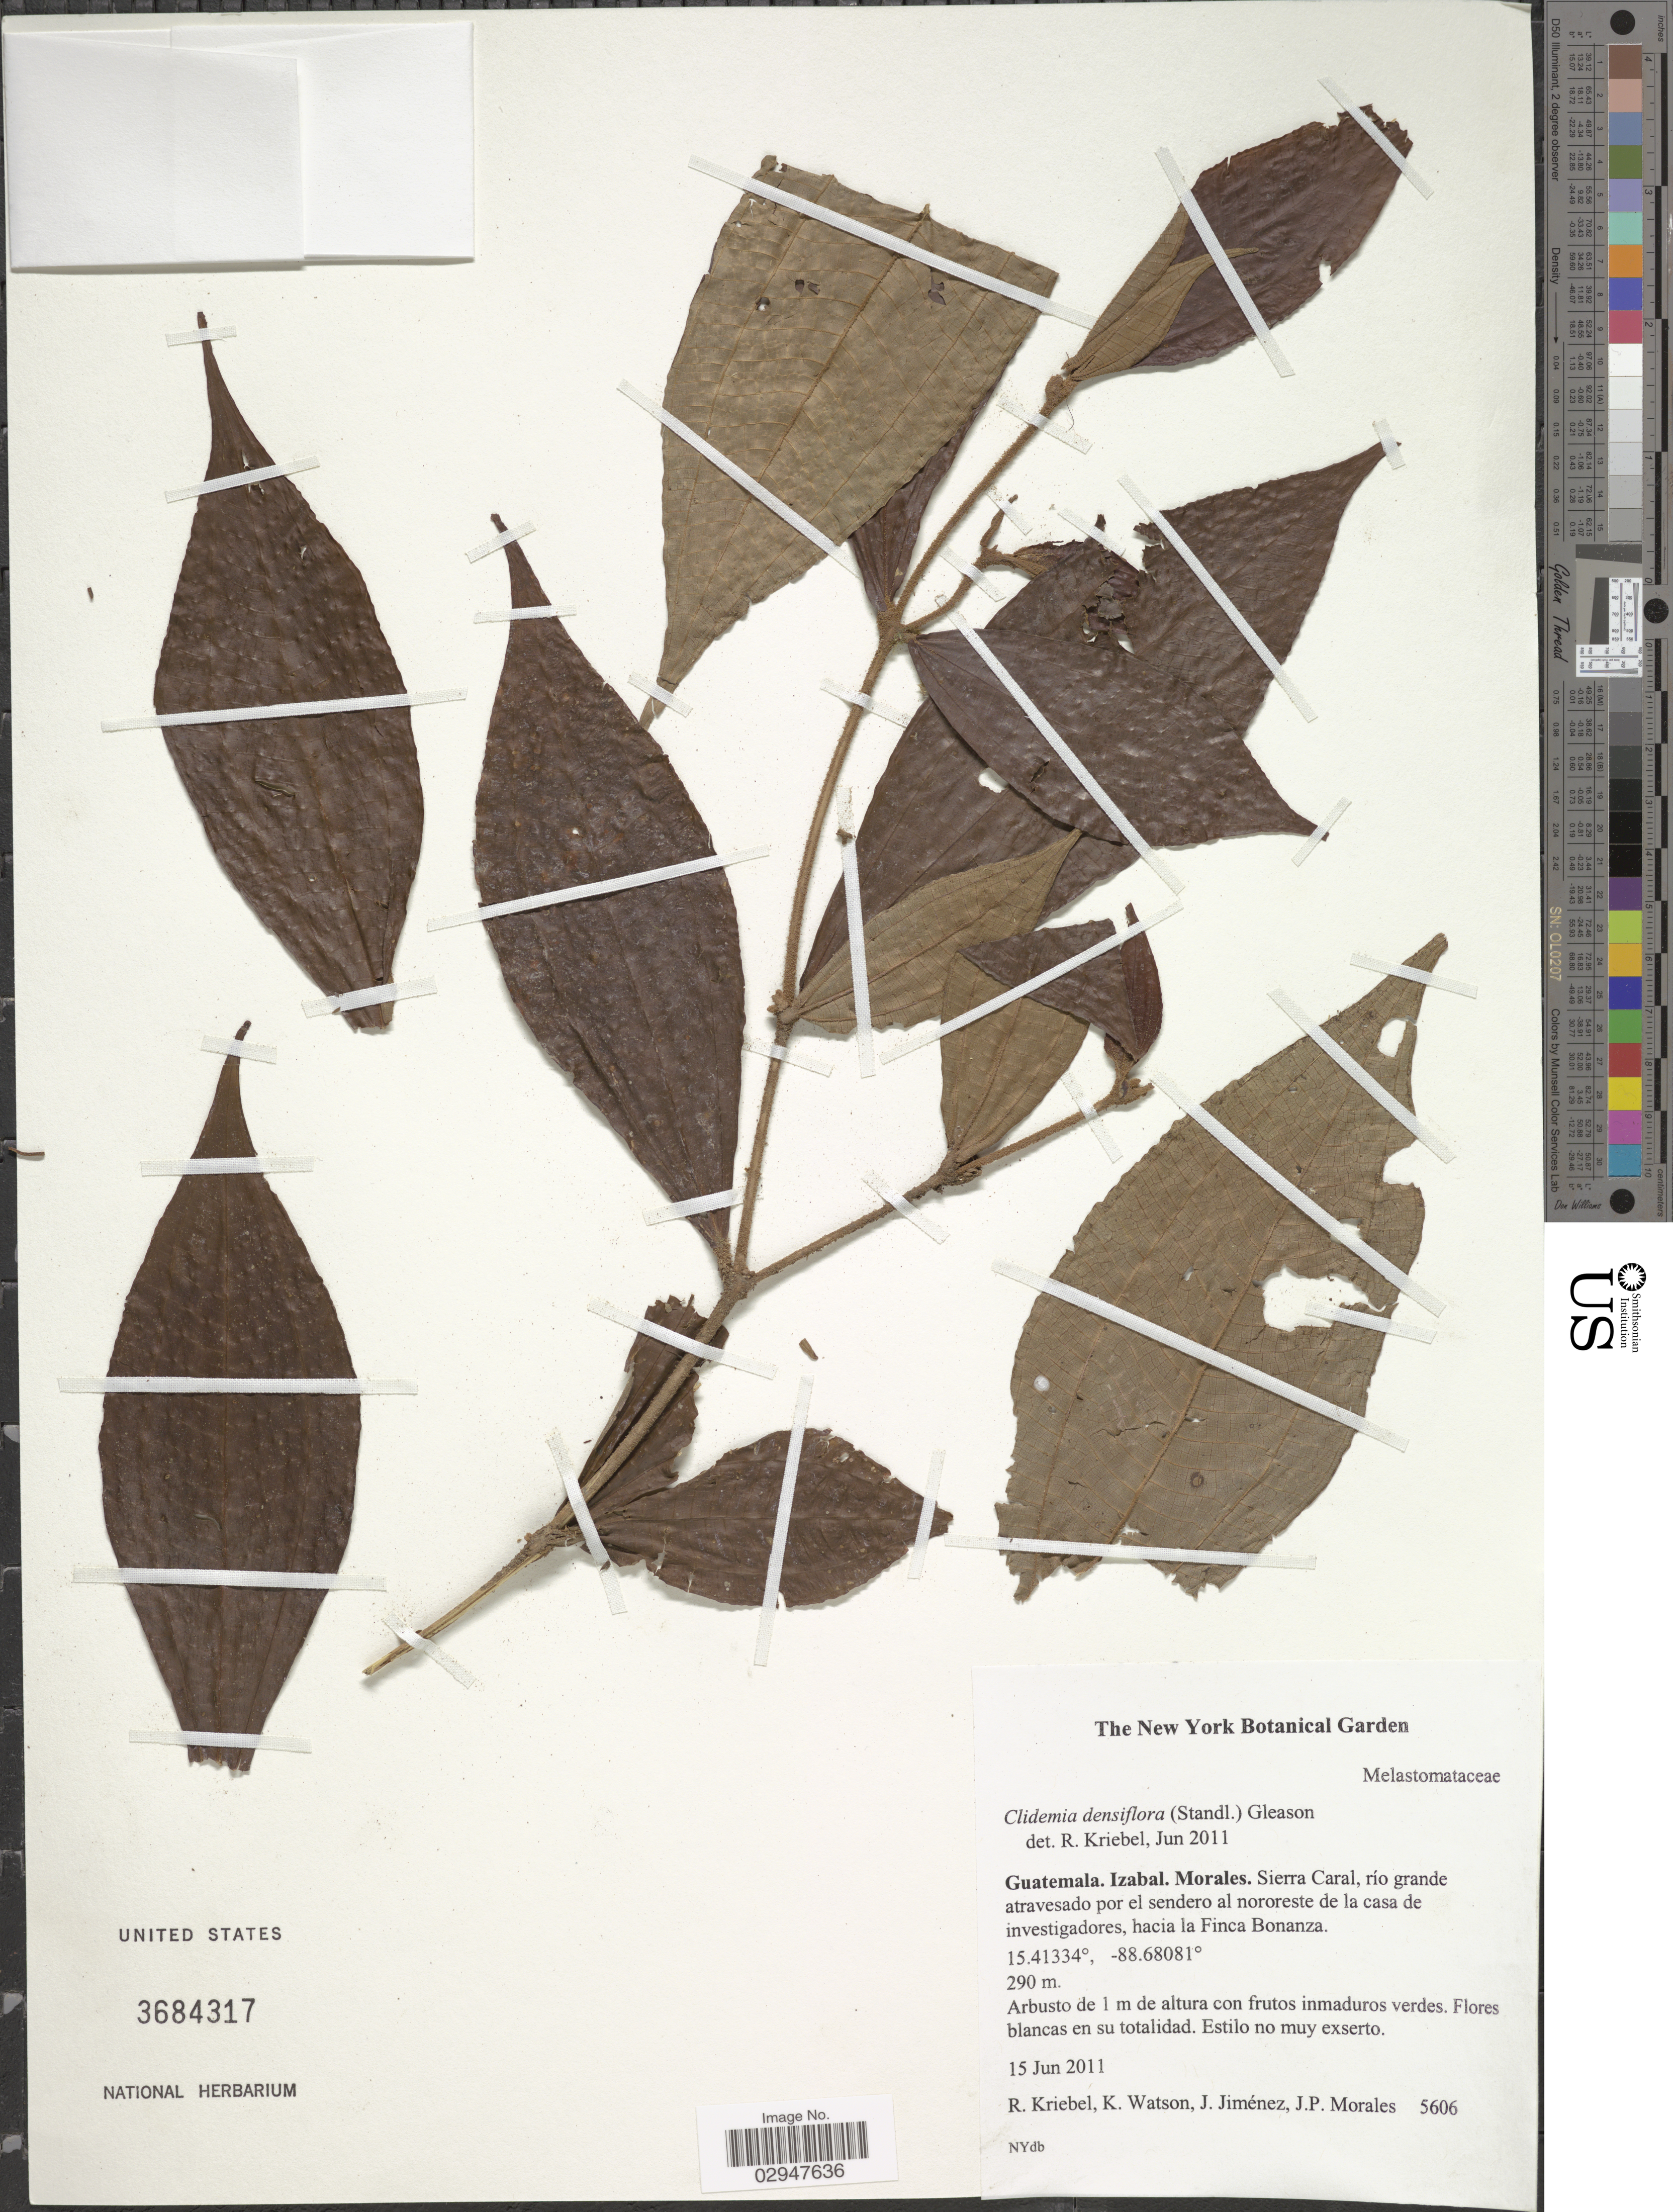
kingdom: Plantae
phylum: Tracheophyta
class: Magnoliopsida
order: Myrtales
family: Melastomataceae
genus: Clidemia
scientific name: Clidemia densiflora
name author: Gleason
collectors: R. Kriebel, K. Watson, J. Jiménez Ramírez & J. Morales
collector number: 5606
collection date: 2011-06-15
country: Guatemala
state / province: Izabal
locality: Morales. Sierra Caral, río grande atravesado por el sendero al nororeste de la casa de investigadores, hacia la Finca Bonanza.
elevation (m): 290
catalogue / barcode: US 3684317